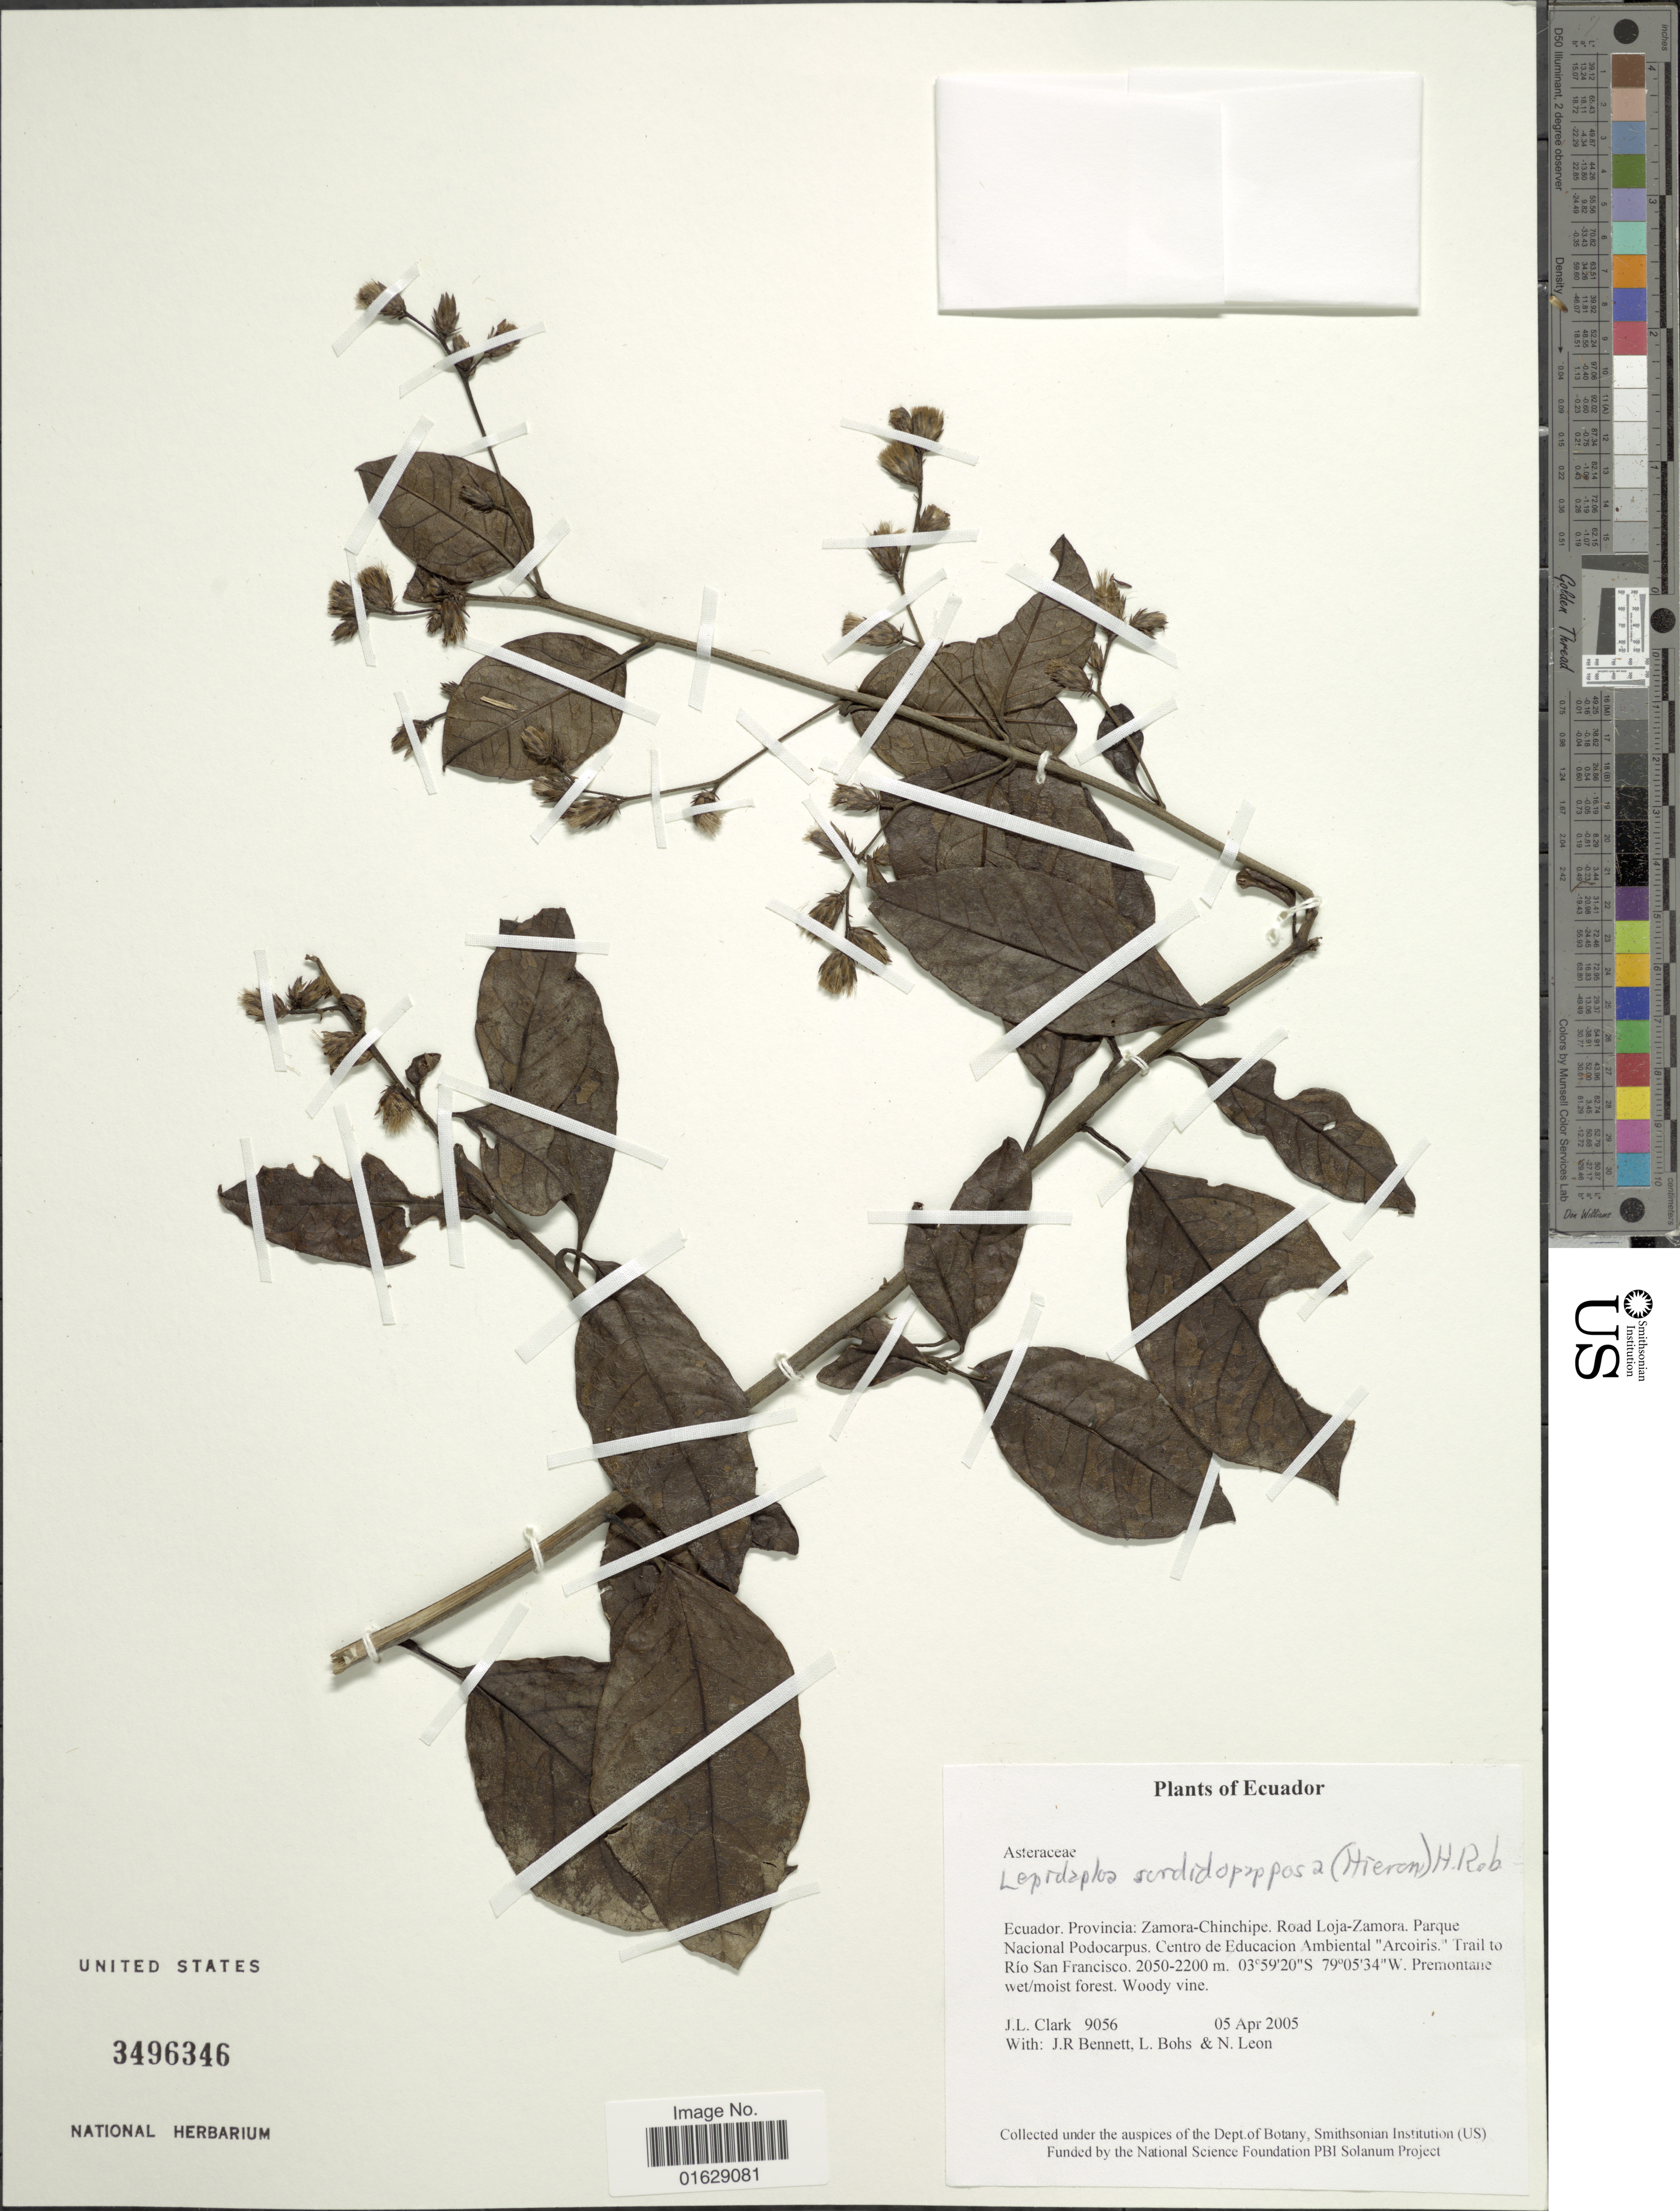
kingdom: Plantae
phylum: Tracheophyta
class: Magnoliopsida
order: Asterales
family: Asteraceae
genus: Lepidaploa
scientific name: Lepidaploa sordidopapposa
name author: (Hieron.) H. Rob.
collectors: J. L. Clark, J. R. Bennett, L. A. Bohs & N. Leon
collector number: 9056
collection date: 2005-04-05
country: Ecuador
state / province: Zamora-Chinchipe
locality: Road Loja-Zamora. Parque Nacional Podocarpus. Centro de Educacion Ambiental 'Arcoiris.' Trail to Rio San Francisco.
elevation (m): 2050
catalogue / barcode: US 3496346